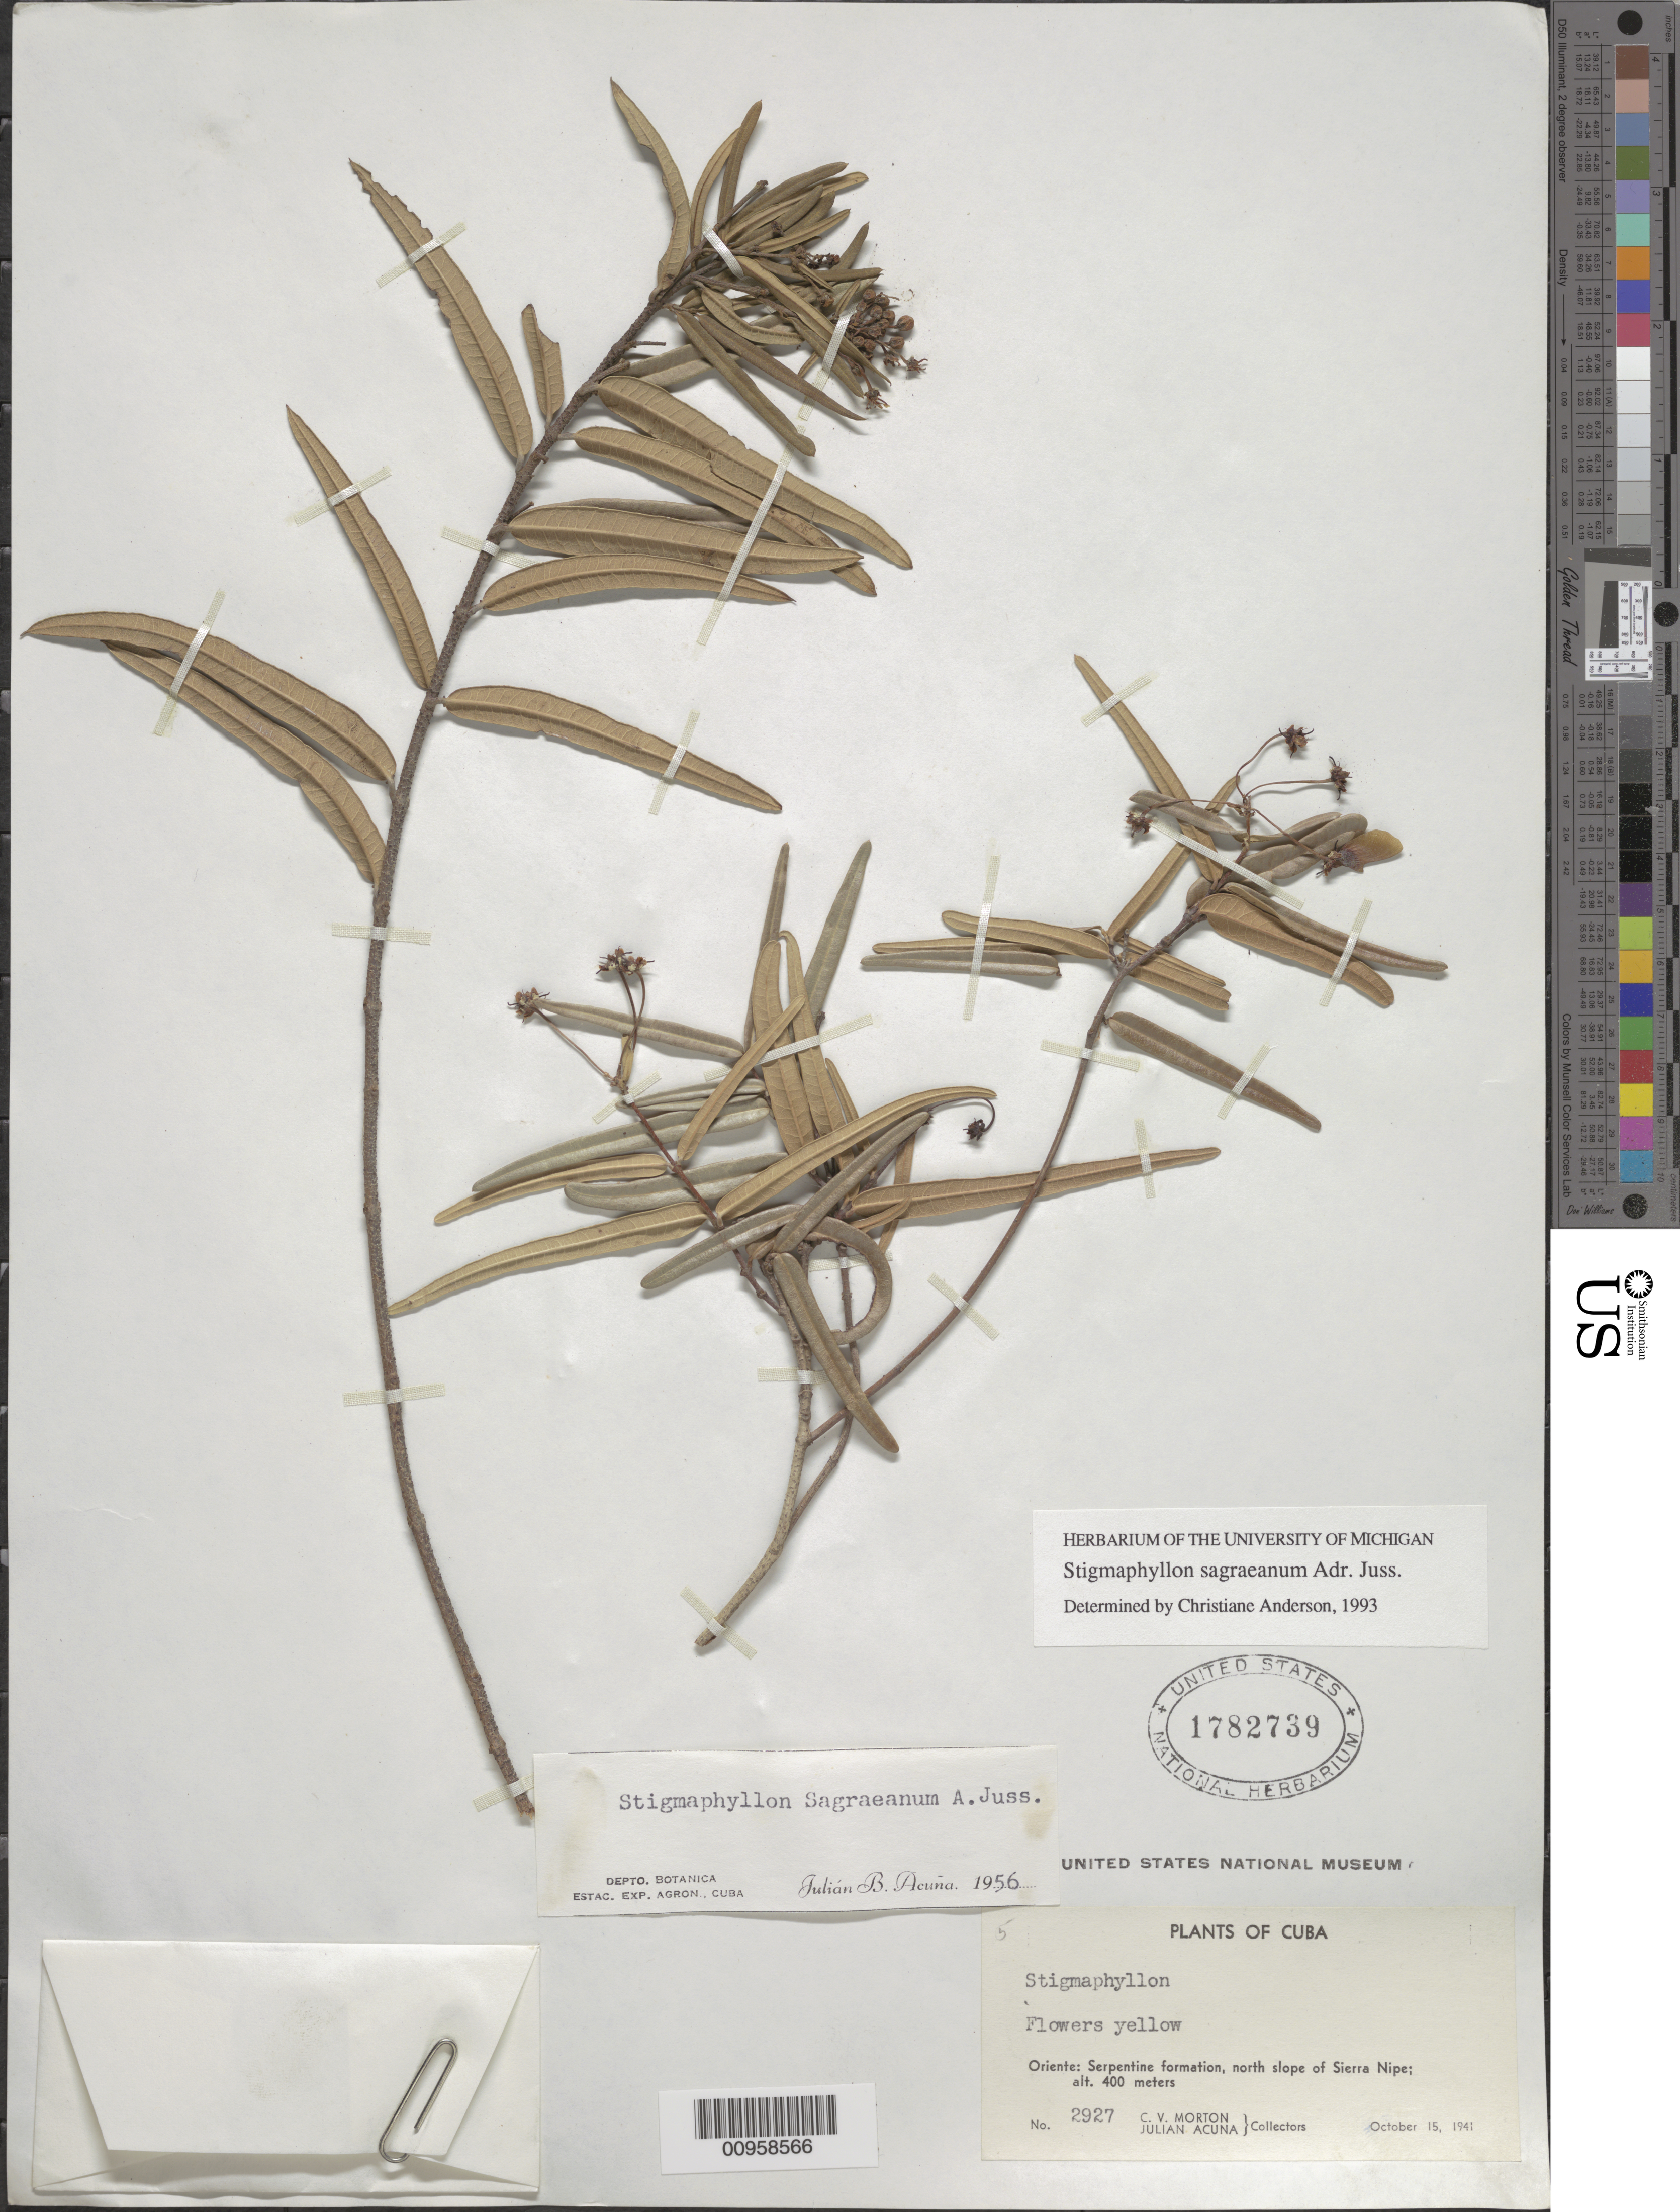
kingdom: Plantae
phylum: Tracheophyta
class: Magnoliopsida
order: Malpighiales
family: Malpighiaceae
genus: Stigmaphyllon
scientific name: Stigmaphyllon sagraeanum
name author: Juss.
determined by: Anderson, C.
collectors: C. V. Morton & J. Acuña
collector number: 2927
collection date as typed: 15 Oct 1941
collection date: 1941-10-15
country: Cuba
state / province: Holguín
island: Cuba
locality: North slope of Sierra Nipe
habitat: Serpentine formation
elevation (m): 400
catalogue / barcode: US 1782739